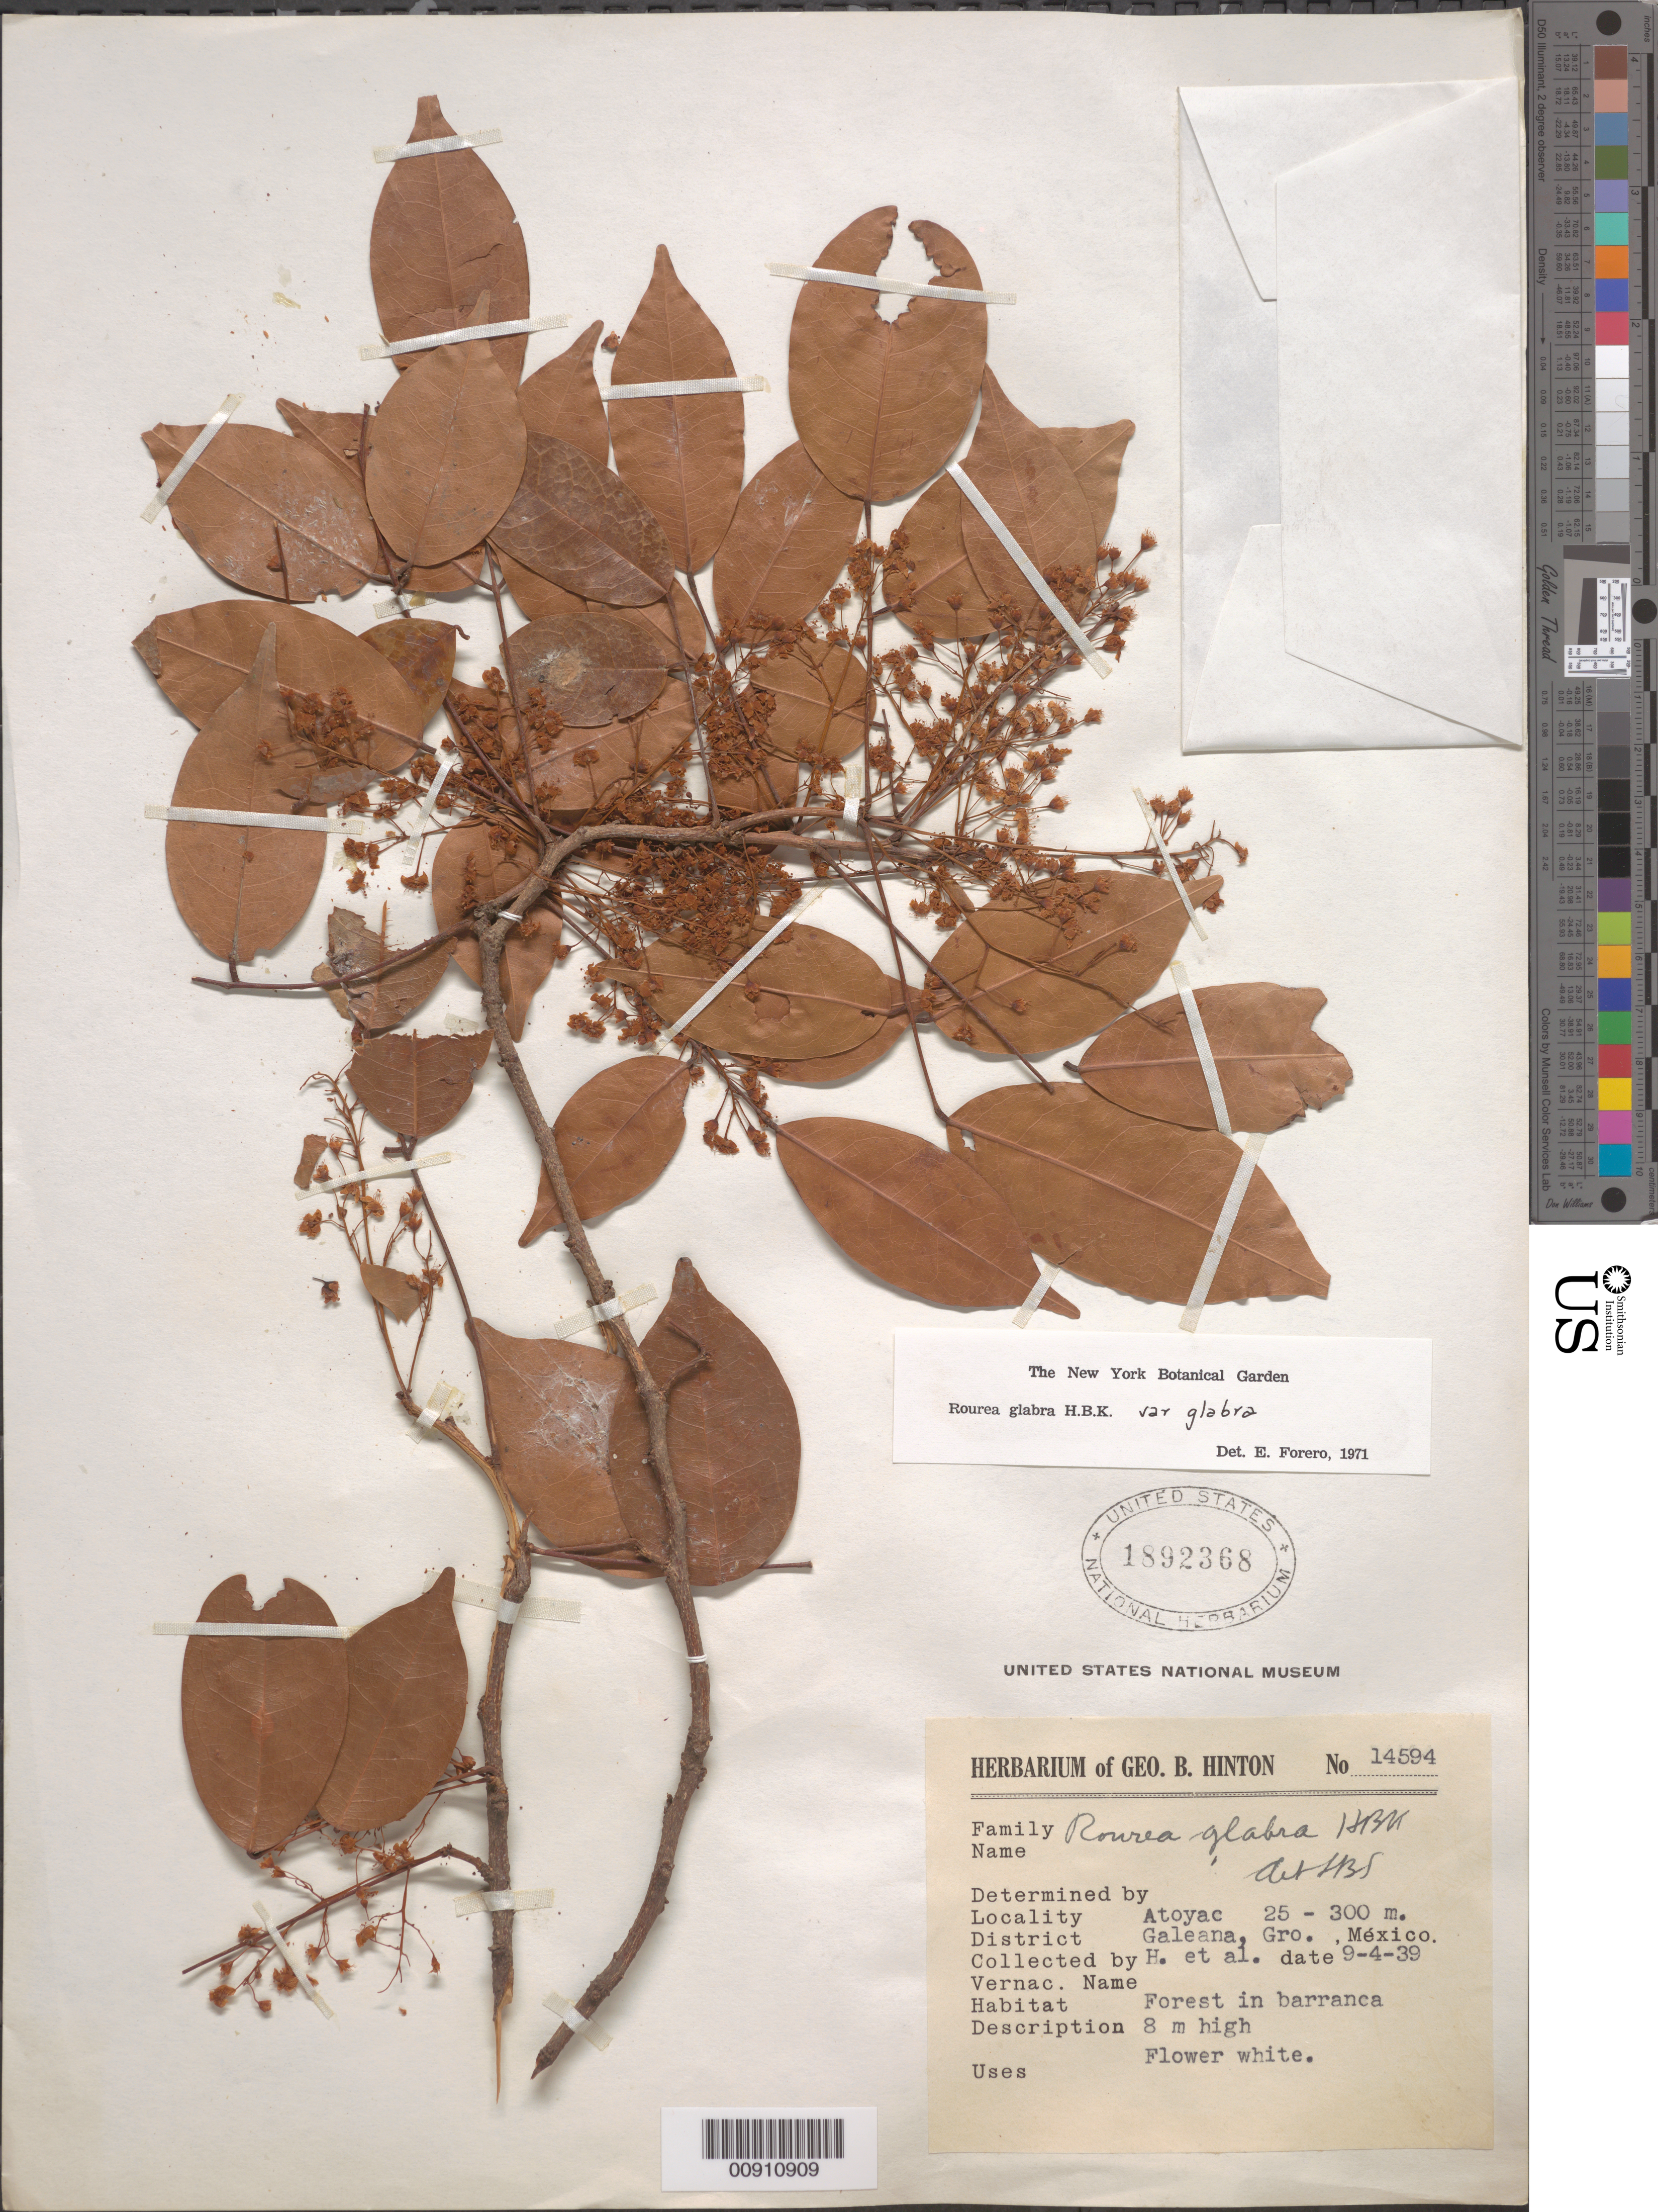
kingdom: Plantae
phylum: Tracheophyta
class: Magnoliopsida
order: Oxalidales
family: Connaraceae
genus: Rourea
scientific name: Rourea glabra var. glabra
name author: Kunth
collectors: G. B. Hinton & et al.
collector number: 14594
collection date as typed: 04 Sep 1939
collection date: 1939-09-04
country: Mexico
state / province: Guerrero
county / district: Galeana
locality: Atoyac, District Galeana, Guerrero.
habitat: Forest in barranca.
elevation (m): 300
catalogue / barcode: US 1892368